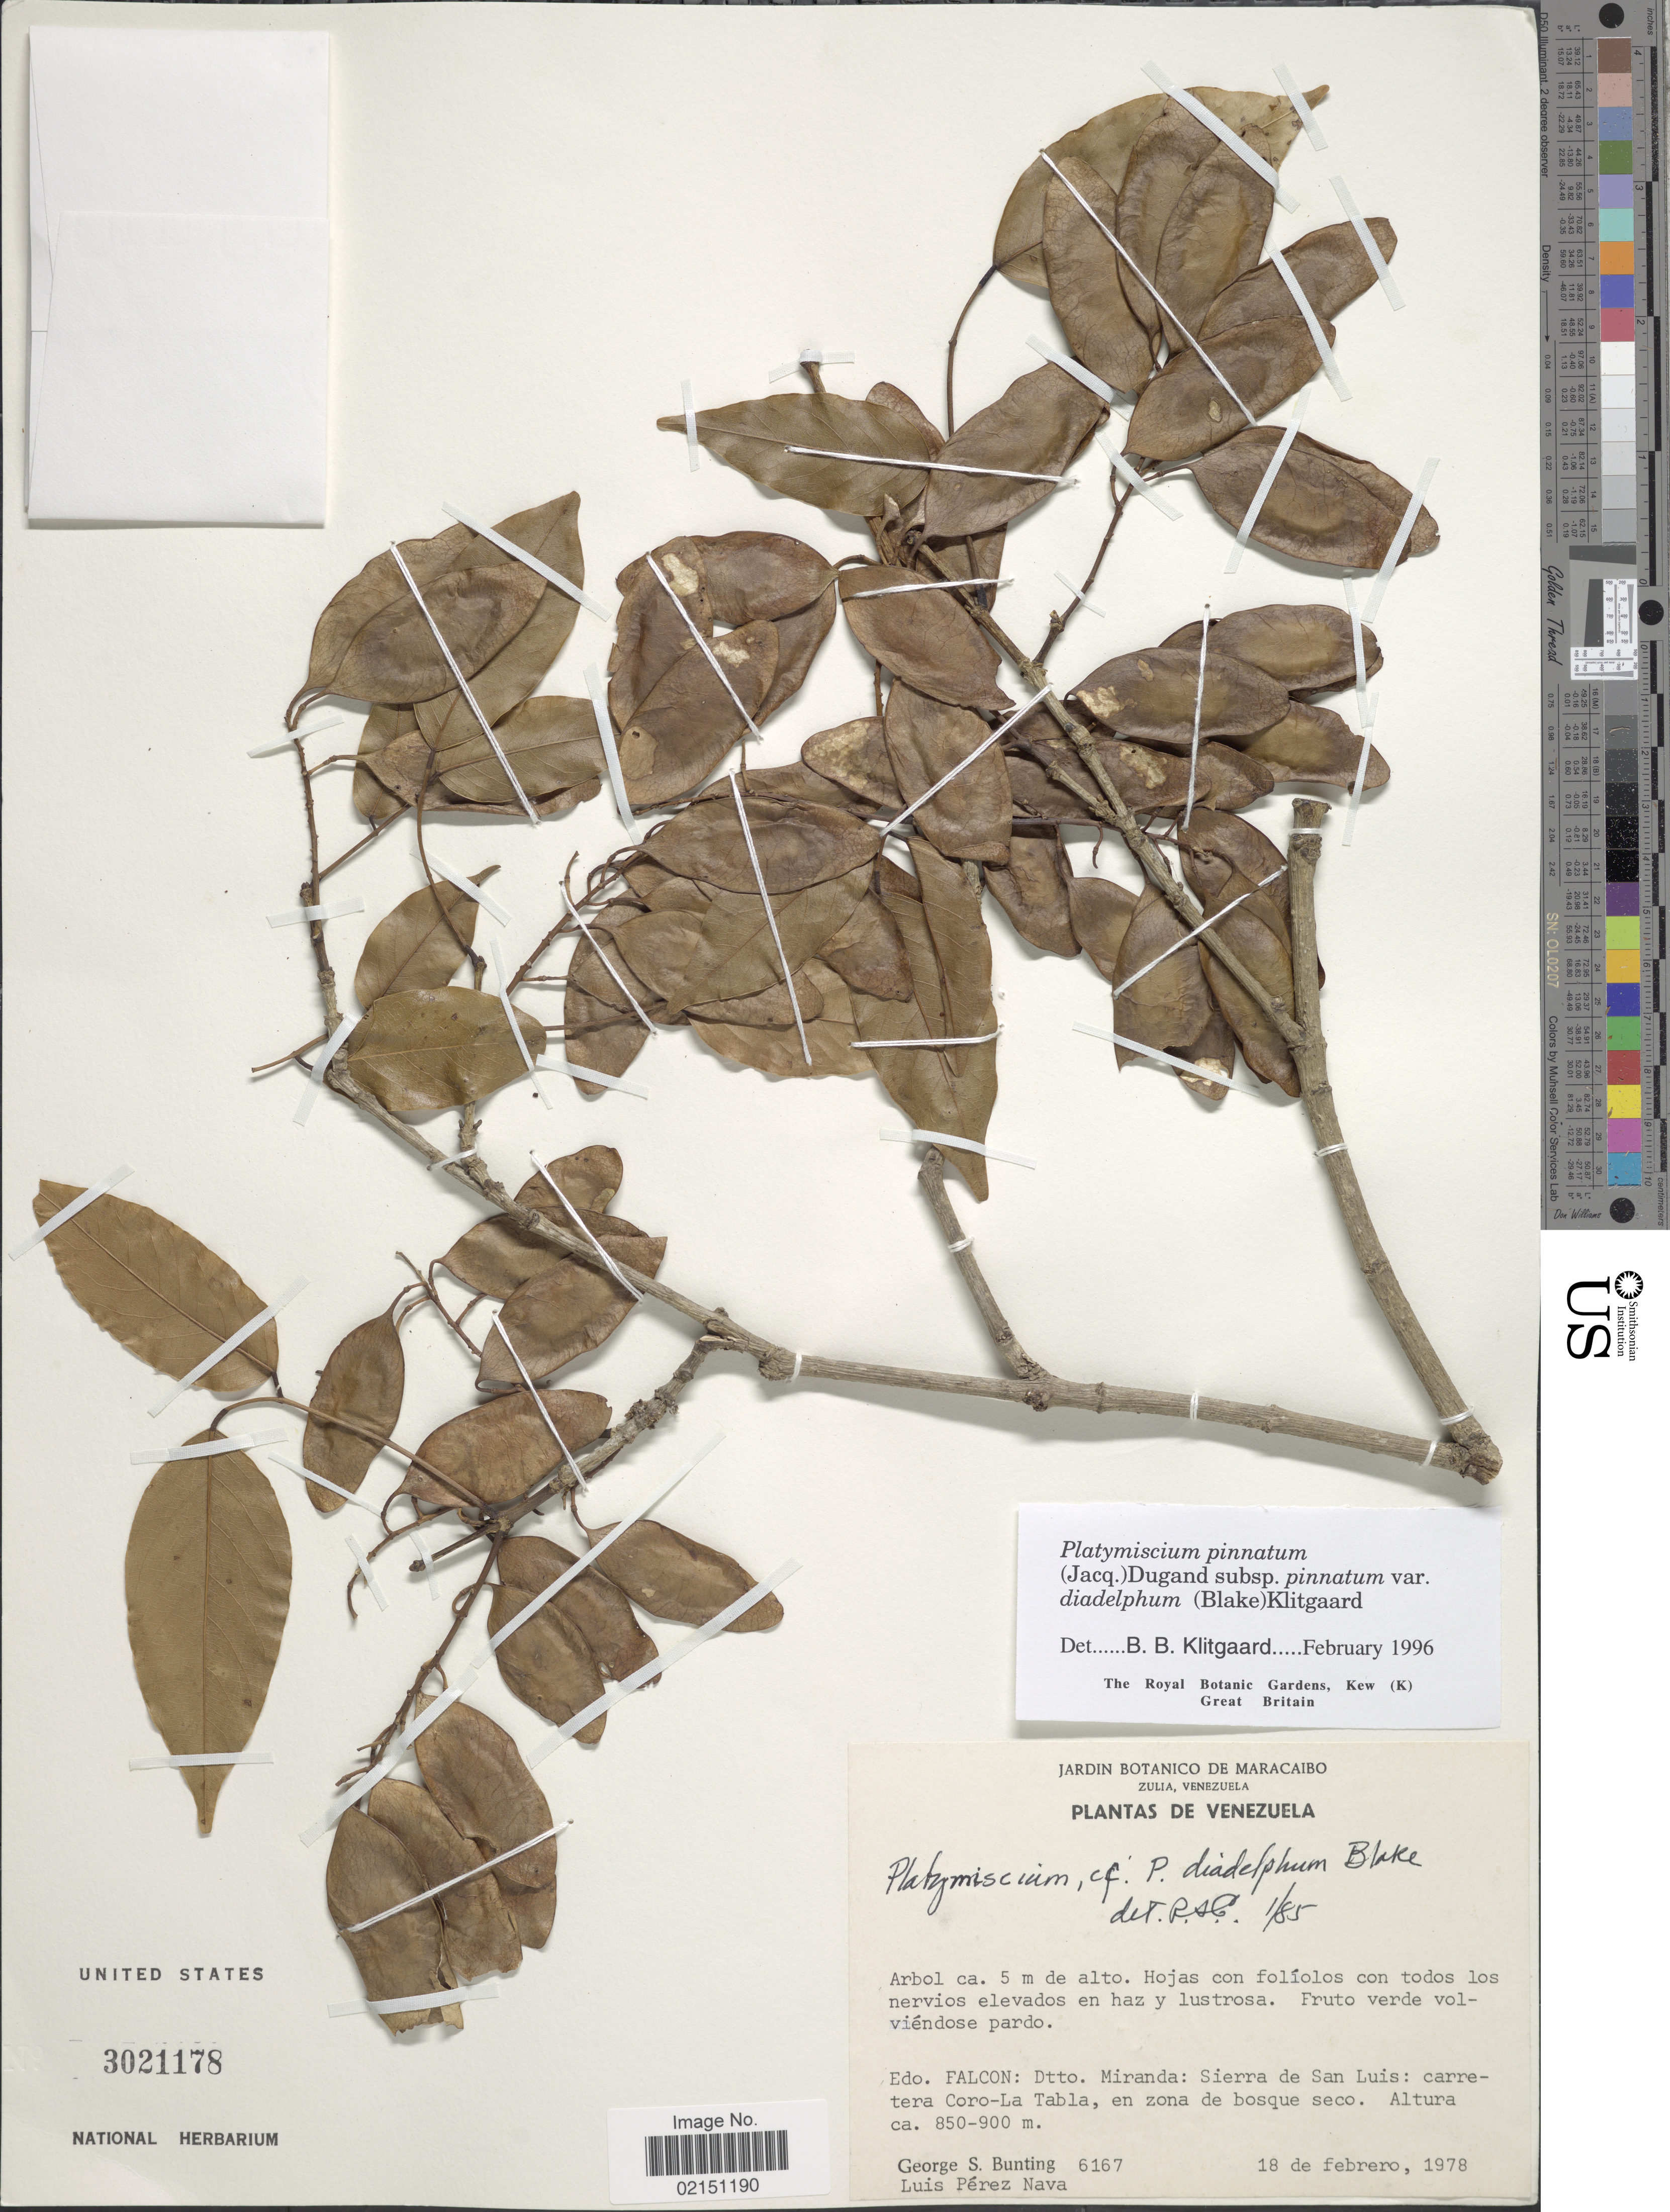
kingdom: Plantae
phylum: Tracheophyta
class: Magnoliopsida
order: Fabales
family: Fabaceae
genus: Platymiscium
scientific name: Platymiscium pinnatum var. diadelphum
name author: (S.F. Blake) Klitg.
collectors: G. S. Bunting & L. Nava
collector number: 6167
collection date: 1978-02-18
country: Venezuela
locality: Edo. Falcon: Dtto. Miranda: Sierra de San Luis: carretera Coro-La Tabla, en zona de bosque seco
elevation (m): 850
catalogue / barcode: US 3021178